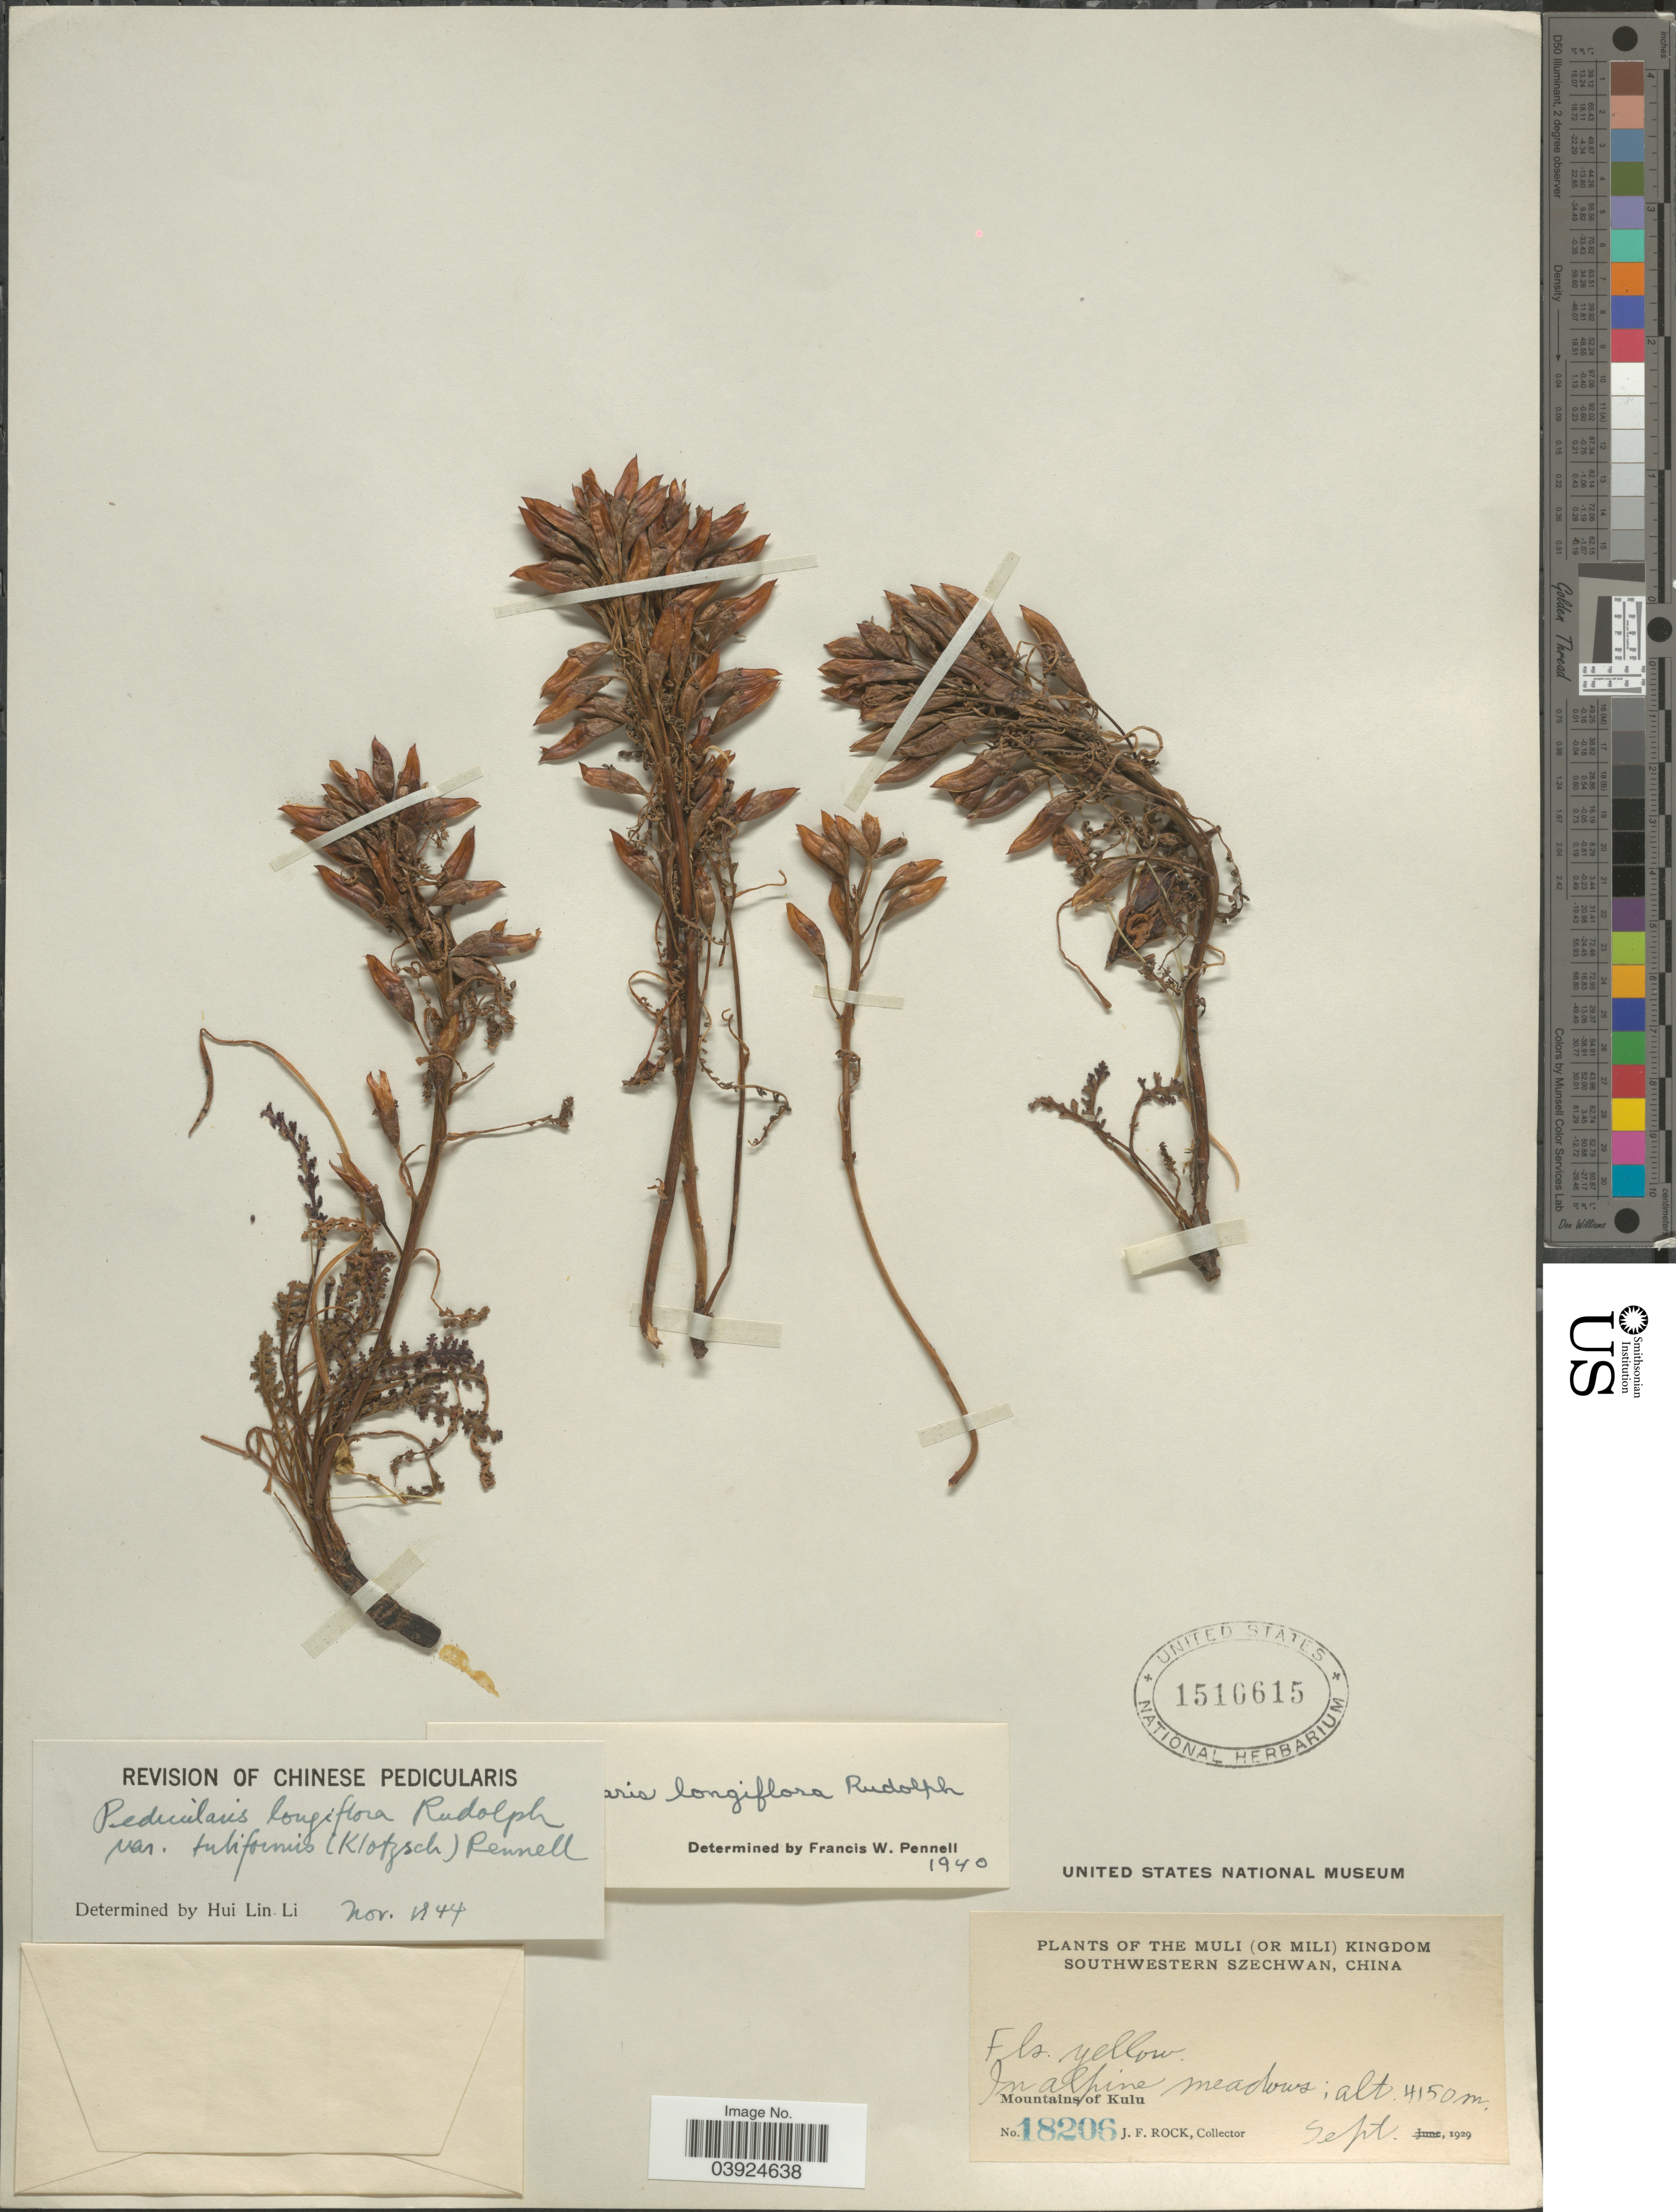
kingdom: Plantae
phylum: Tracheophyta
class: Magnoliopsida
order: Lamiales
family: Orobanchaceae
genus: Pedicularis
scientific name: Pedicularis longiflora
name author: Rudolph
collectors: J. Rock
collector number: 18206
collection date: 1929-09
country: China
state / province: Sichuan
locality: The Muli (or Mili) Kingdom. Southwestern Szechwan. Mountains of Kulu.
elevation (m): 4150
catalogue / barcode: US 1510615